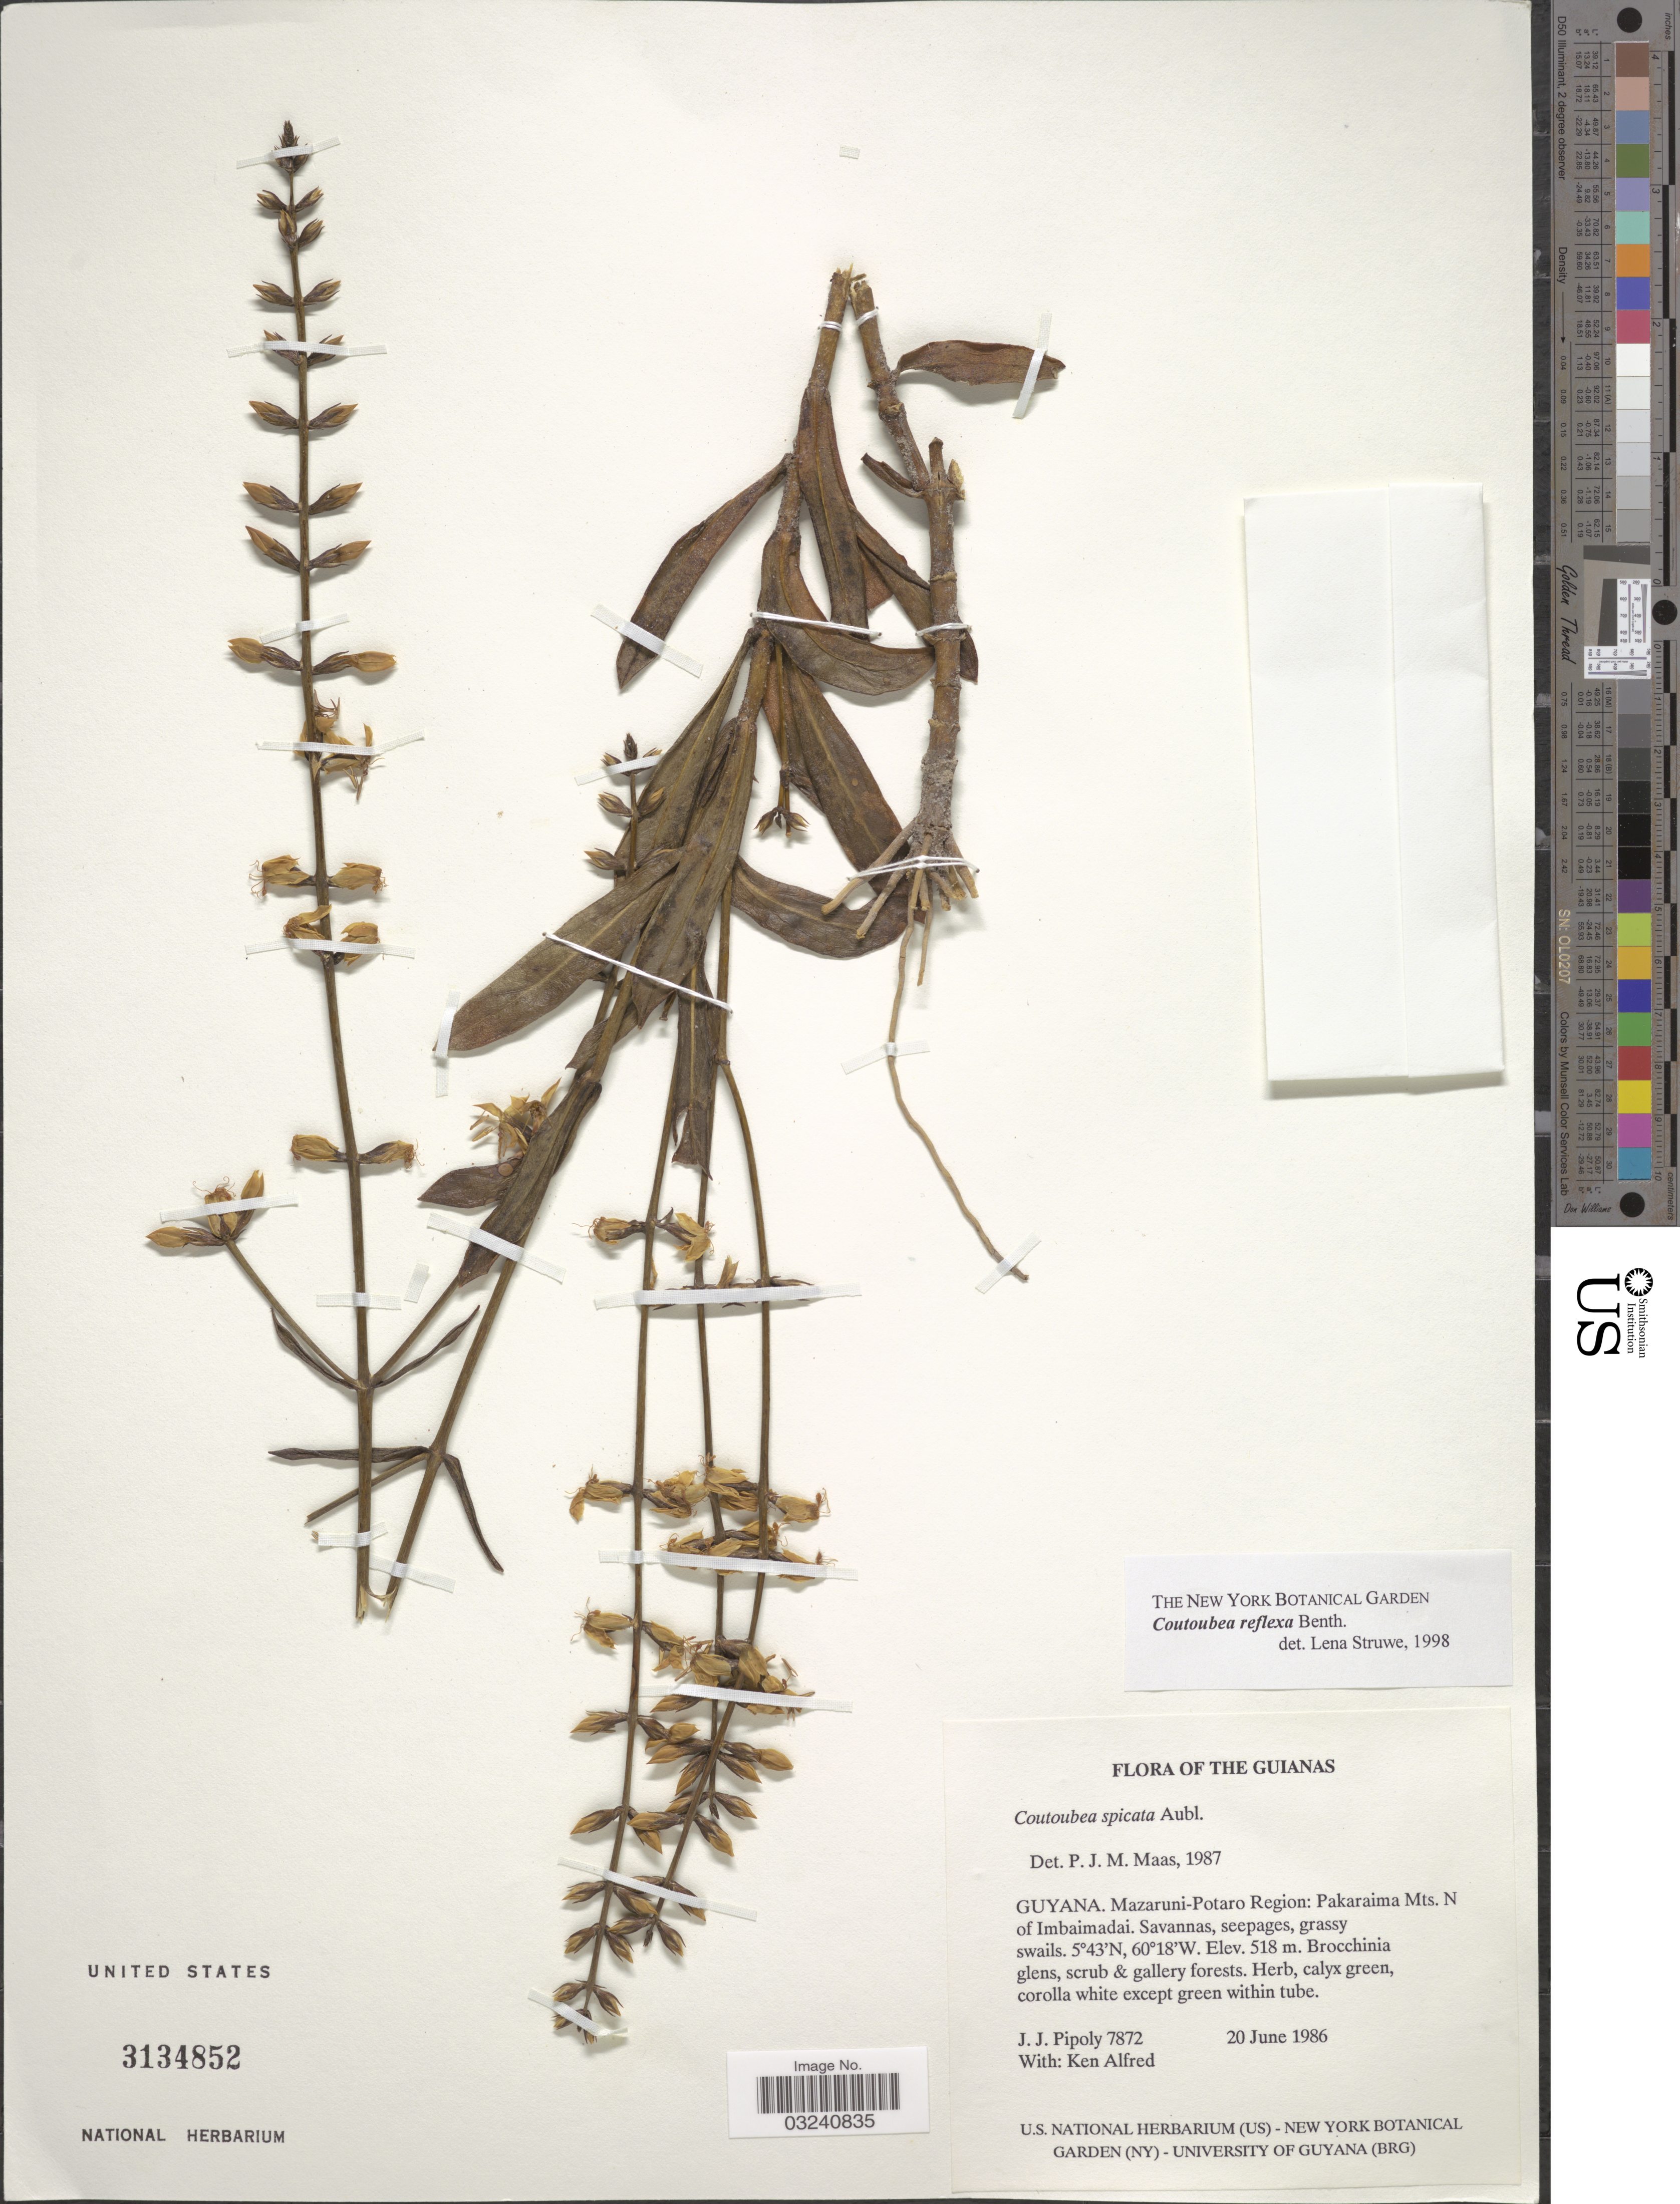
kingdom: Plantae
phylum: Tracheophyta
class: Magnoliopsida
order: Gentianales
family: Gentianaceae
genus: Coutoubea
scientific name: Coutoubea reflexa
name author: Benth.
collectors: J. J. Pipoly & K. Alfred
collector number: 7872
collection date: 1986-06-20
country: Guyana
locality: The Guianas. Mazaruni-Potaro Region: Pakaraima Mts. N of Imbaimadai.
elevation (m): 518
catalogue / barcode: US 3134852